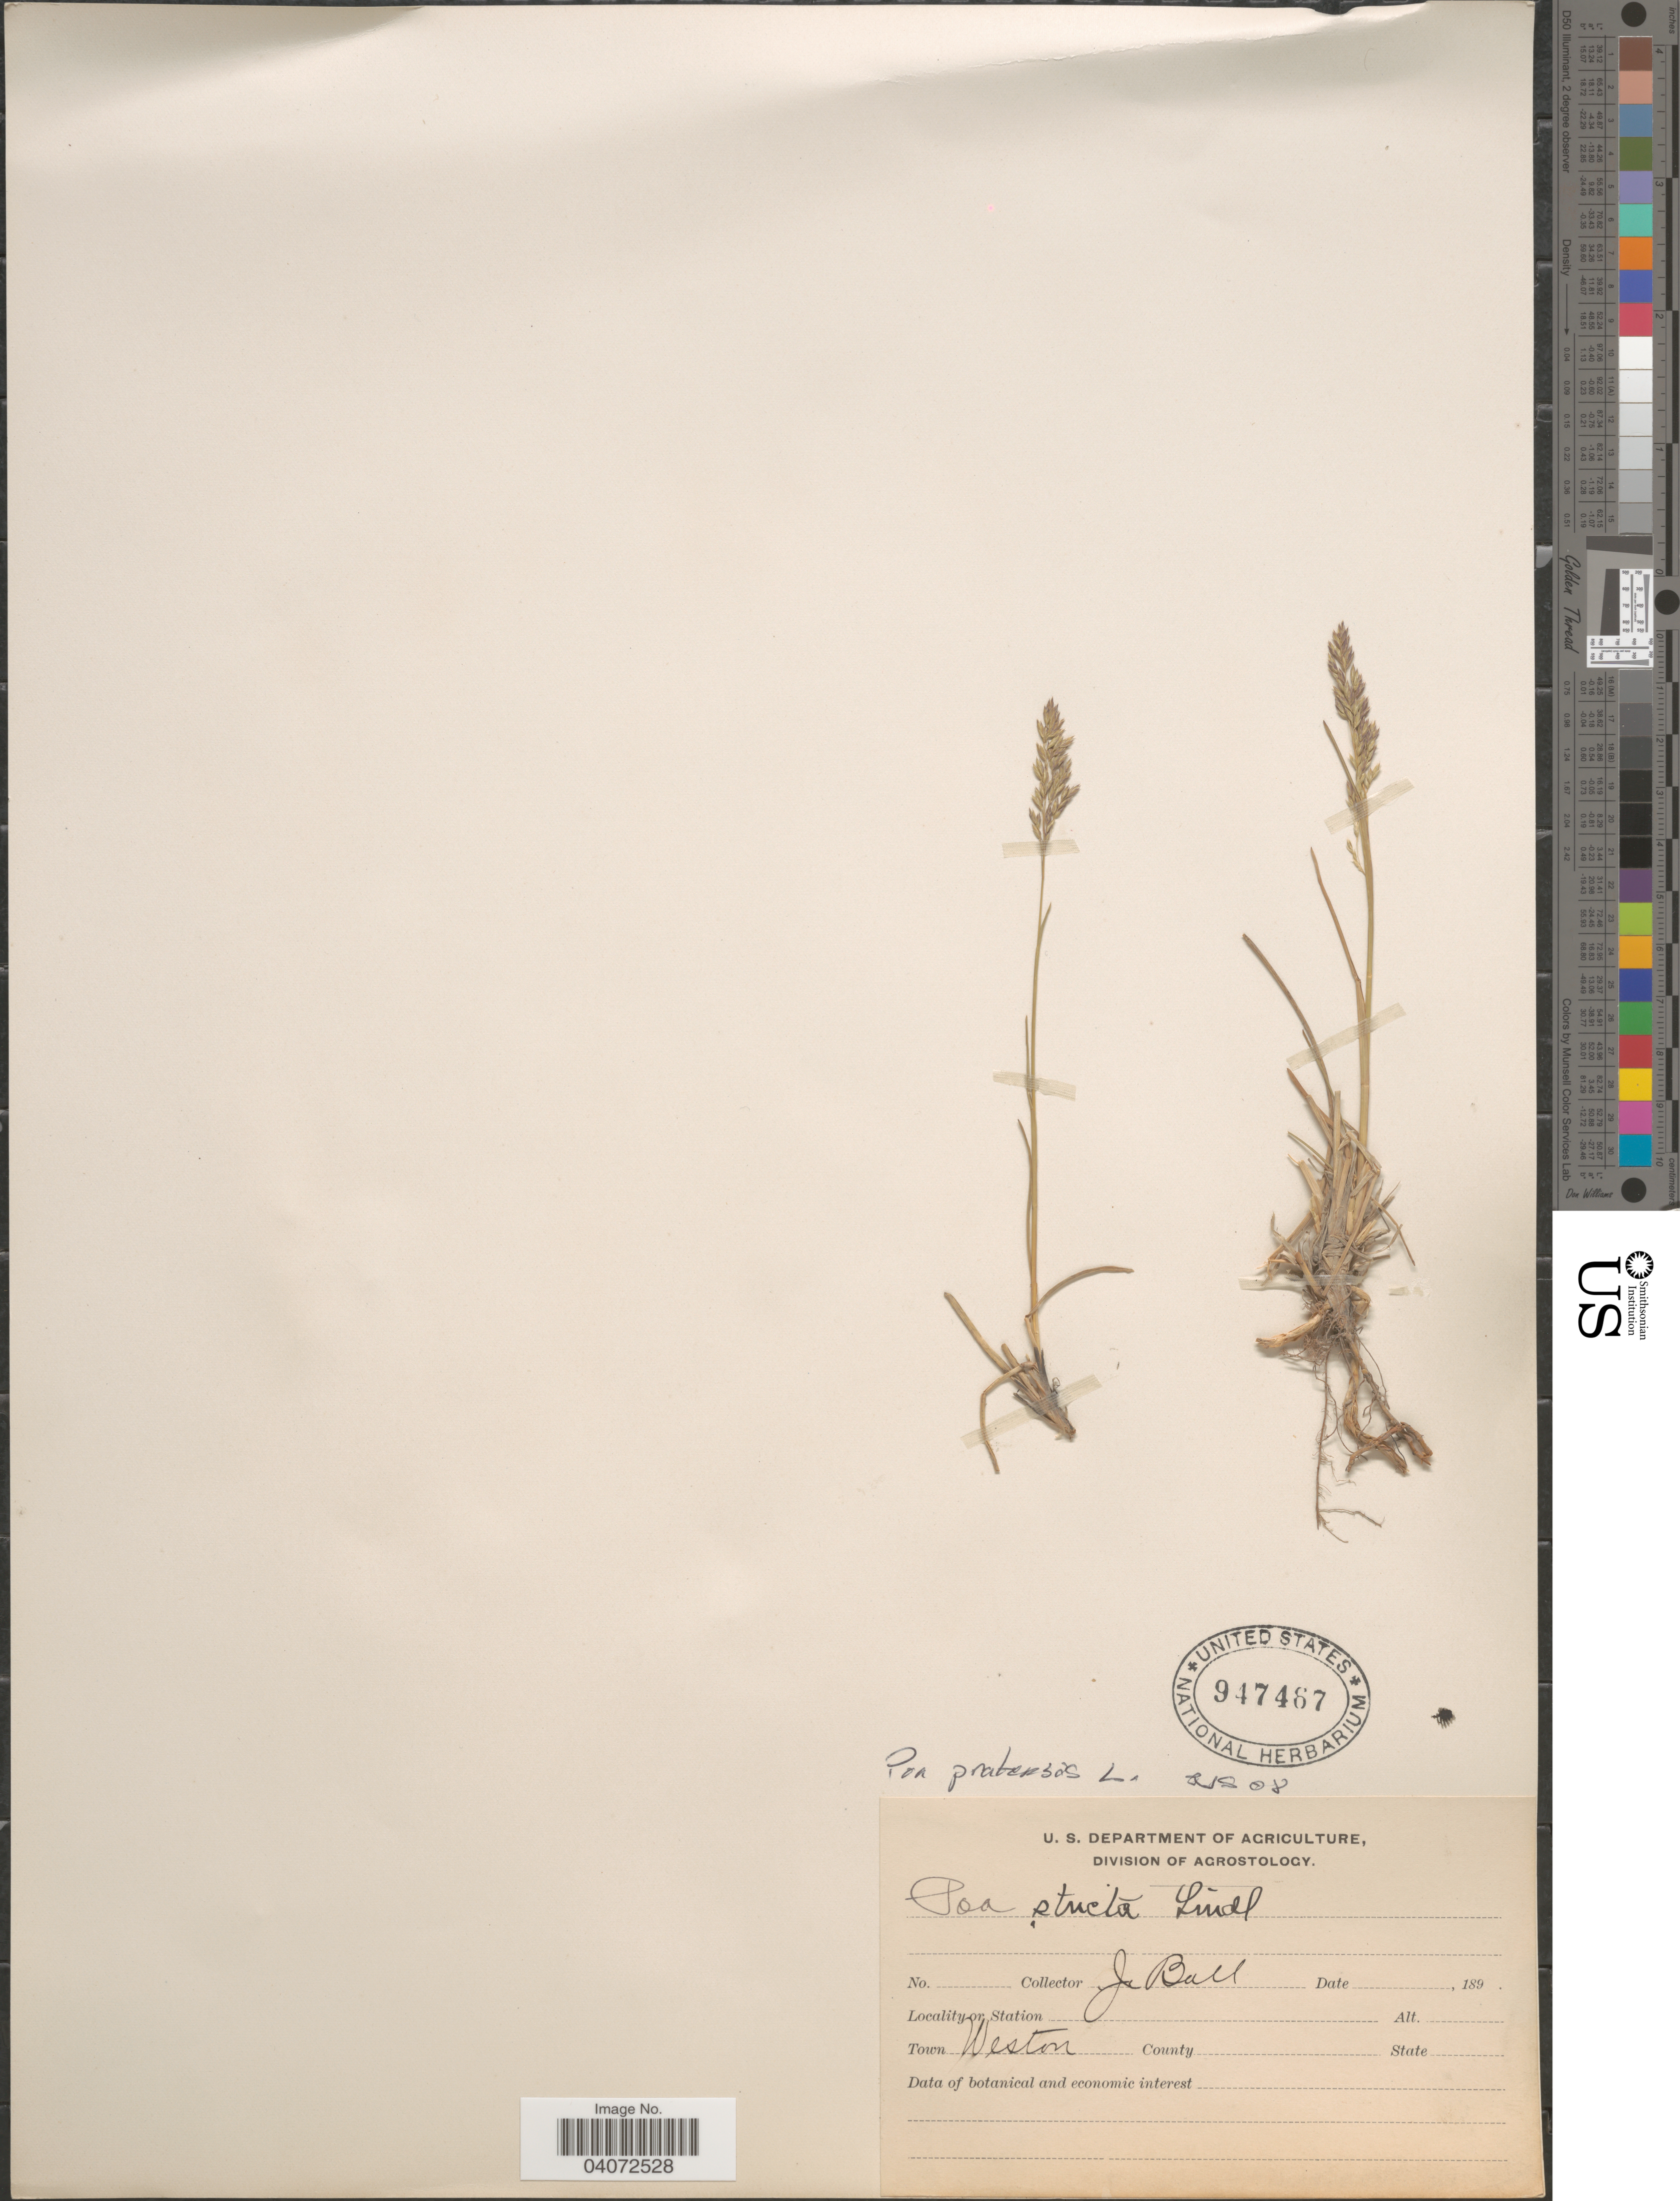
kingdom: Plantae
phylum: Tracheophyta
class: Liliopsida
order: Poales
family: Poaceae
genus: Poa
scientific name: Poa pratensis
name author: L.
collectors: J. Ball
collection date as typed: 189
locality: Town Weston.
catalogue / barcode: US 947467